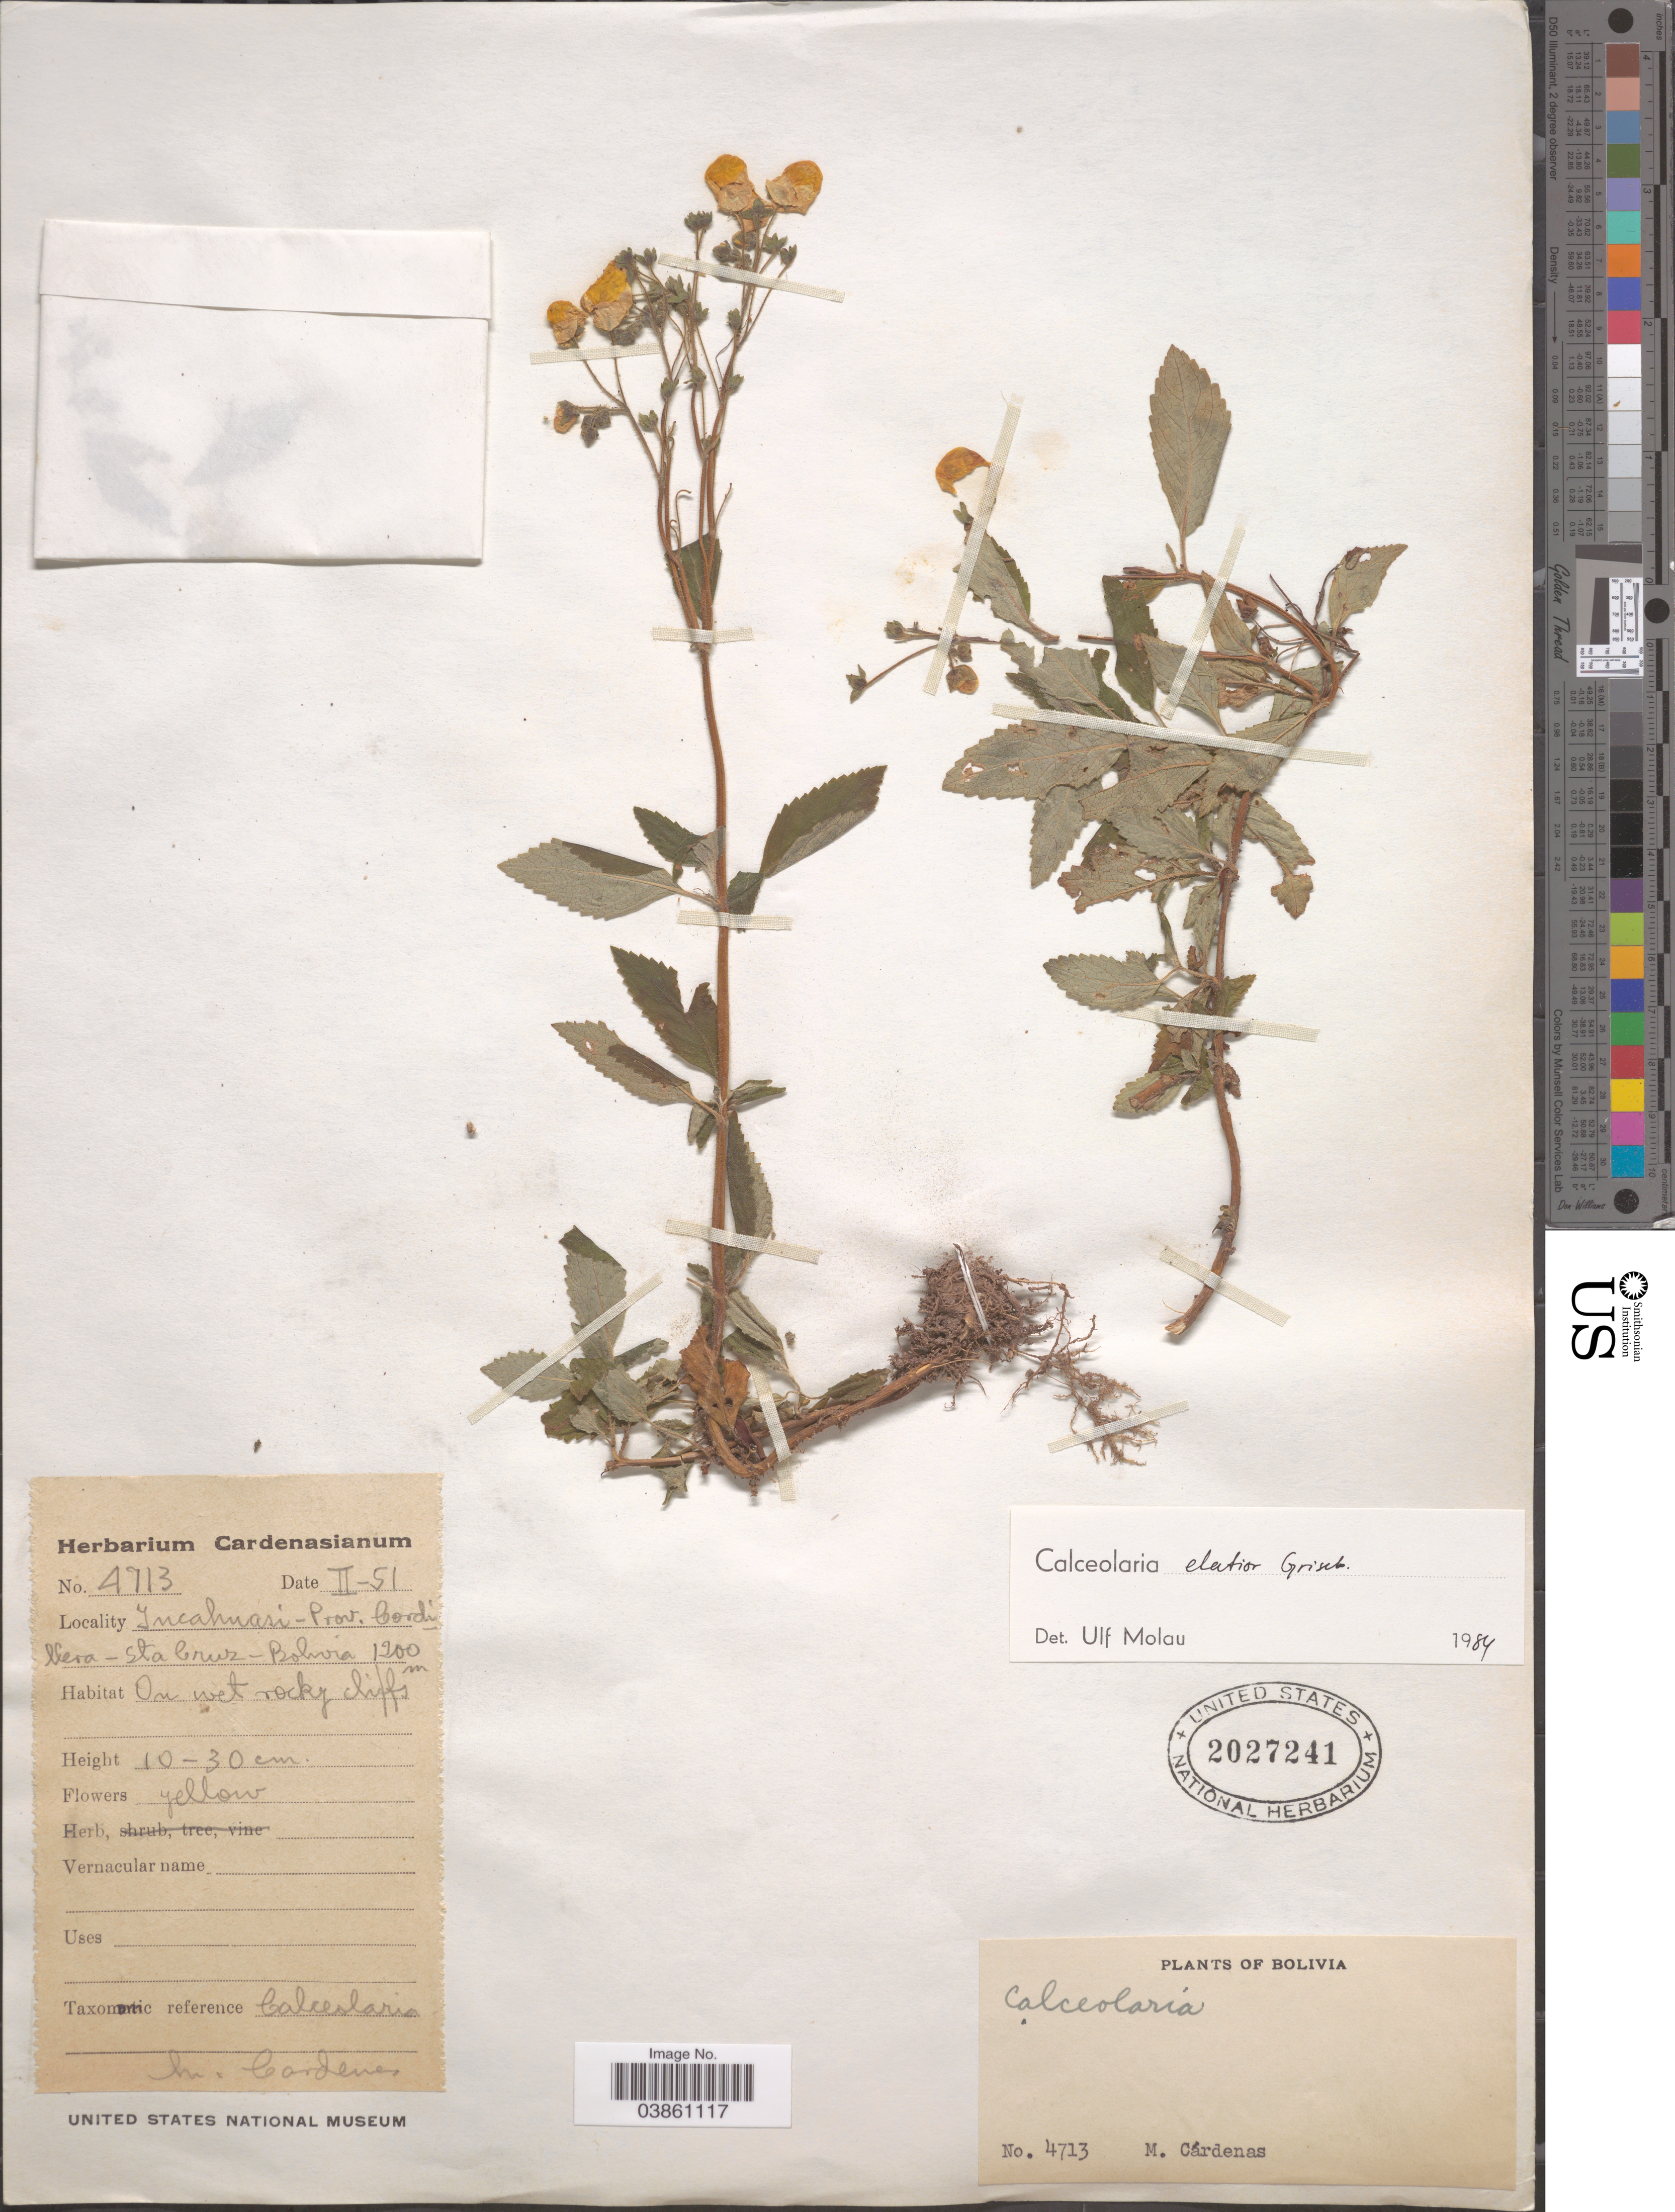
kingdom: Plantae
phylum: Tracheophyta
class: Magnoliopsida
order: Lamiales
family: Calceolariaceae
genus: Calceolaria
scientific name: Calceolaria elatior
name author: Griseb.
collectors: M. Cárdenas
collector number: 4713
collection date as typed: Transcribed d/m/y: /2/51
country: Bolivia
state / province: Santa Cruz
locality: Incahuari.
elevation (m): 1200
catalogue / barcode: US 2027241